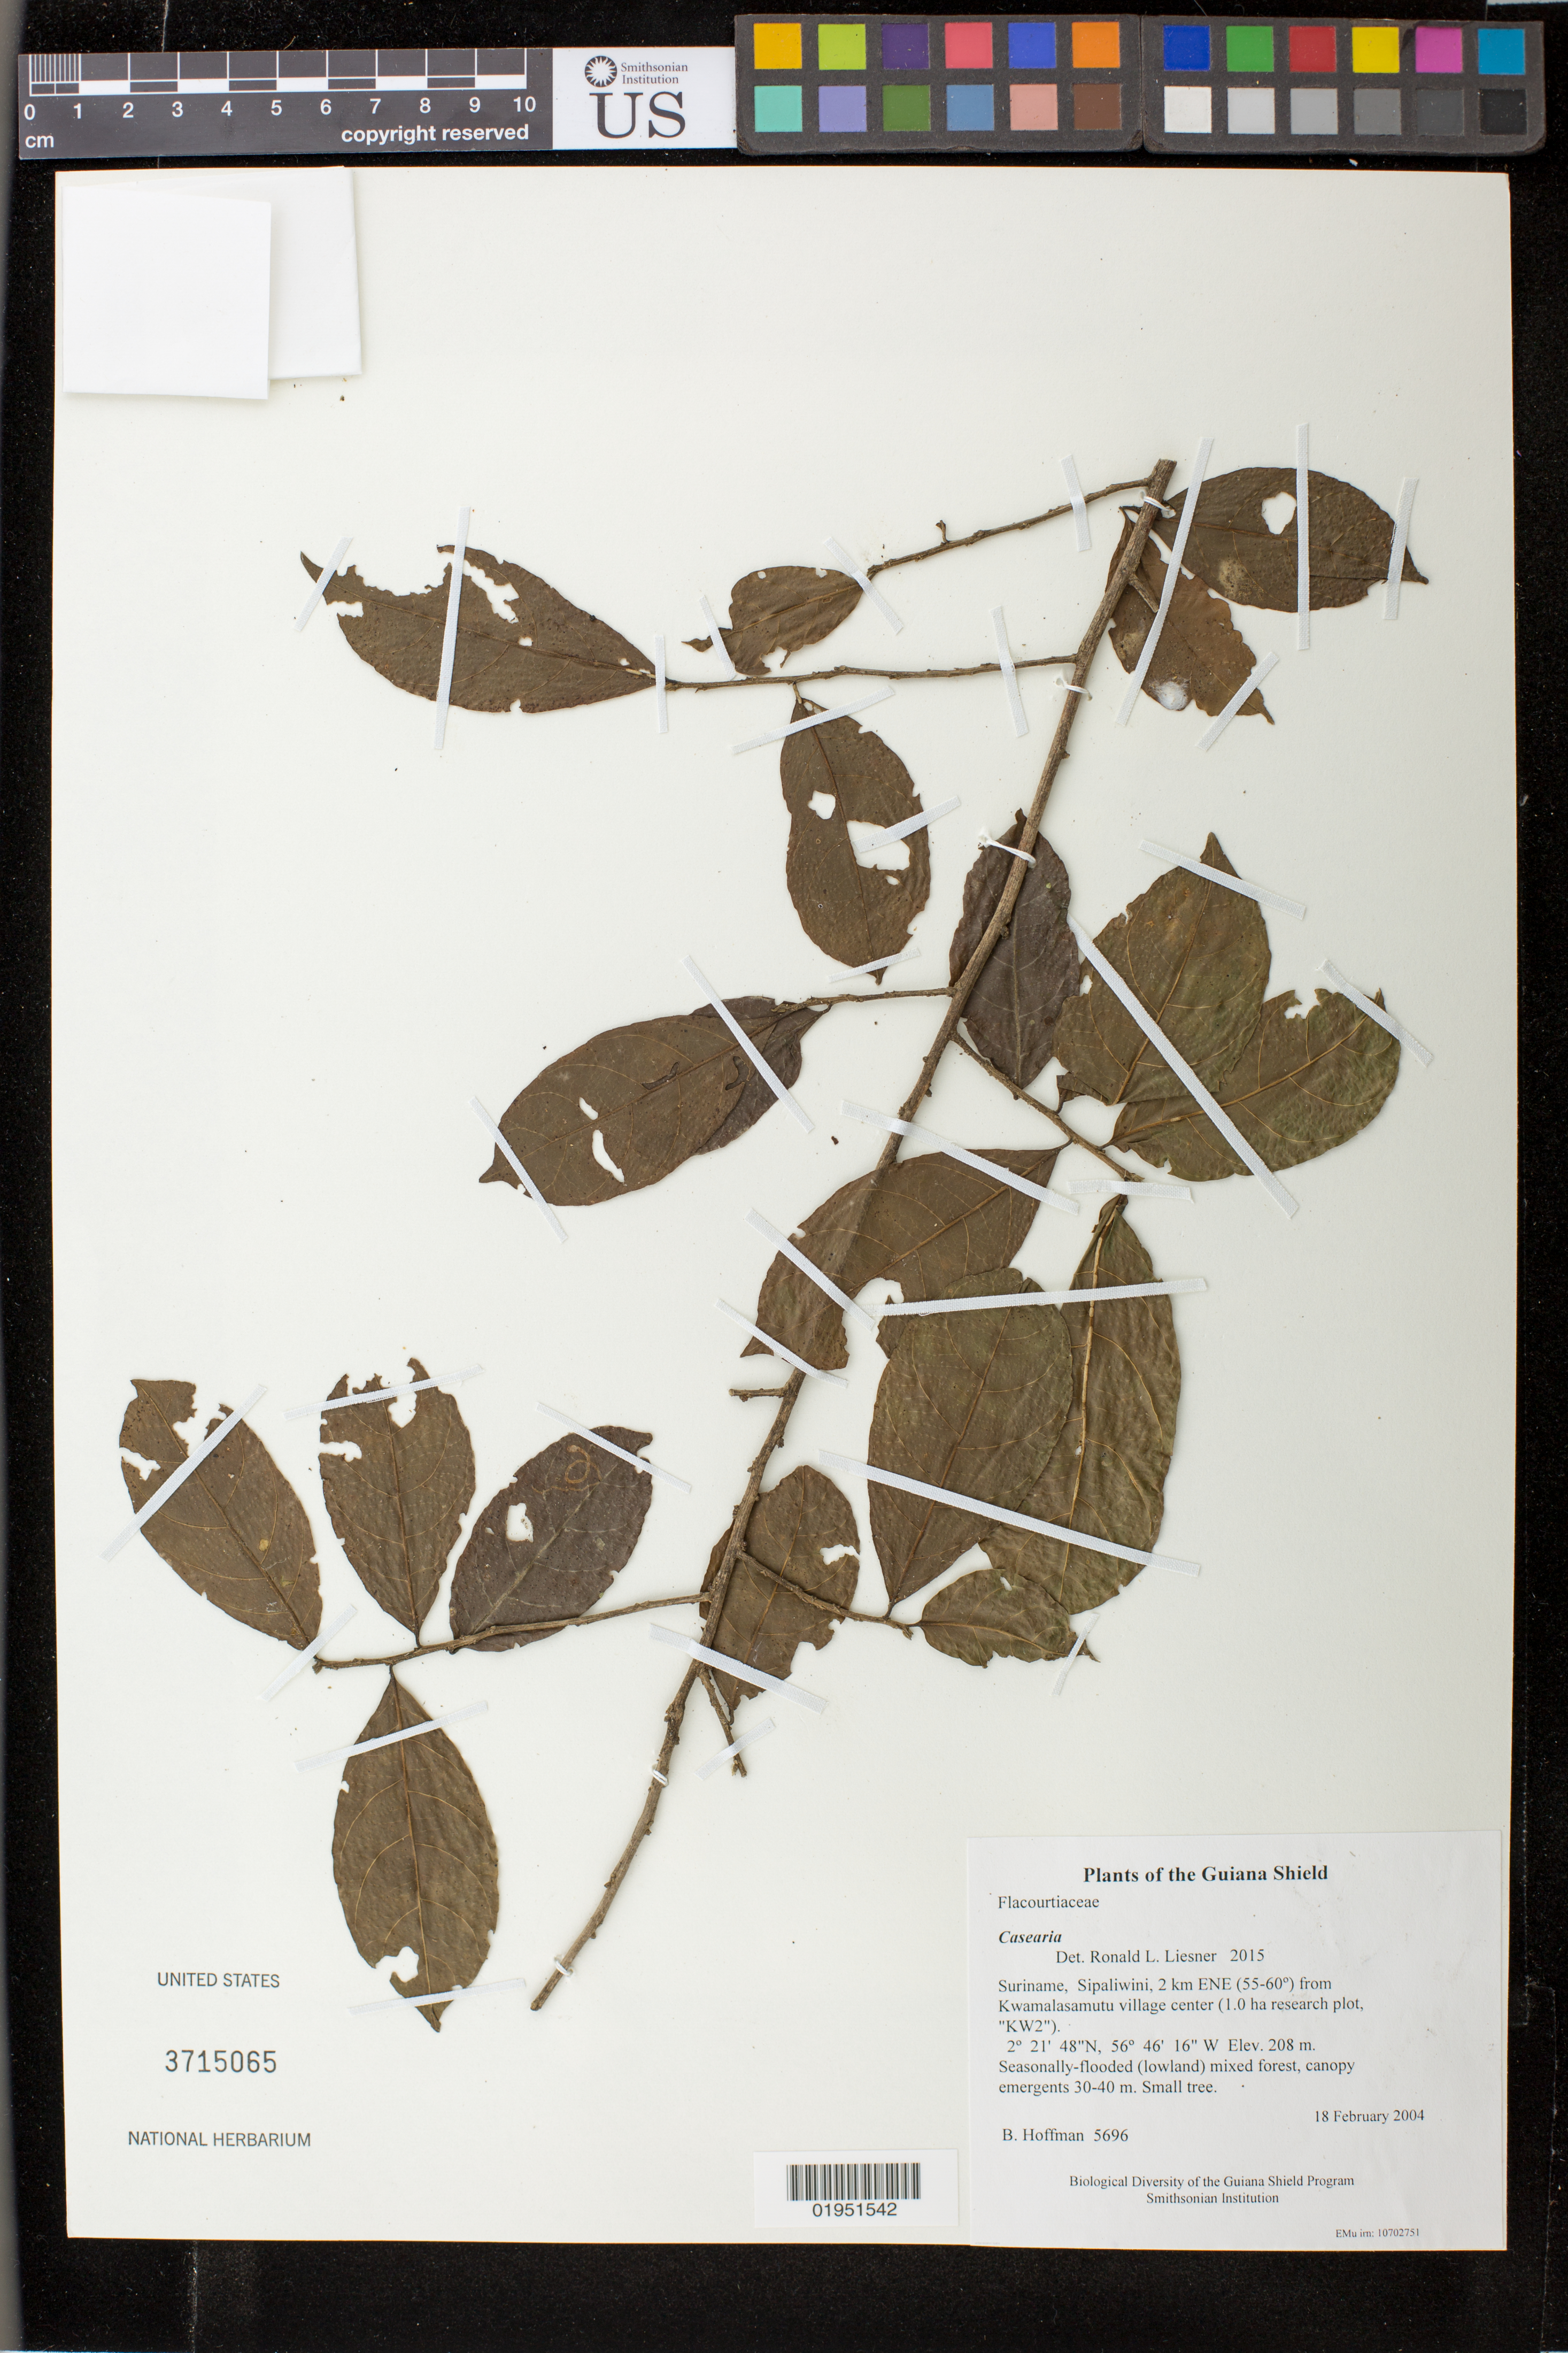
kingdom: Plantae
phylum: Tracheophyta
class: Magnoliopsida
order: Malpighiales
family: Salicaceae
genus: Casearia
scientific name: Casearia sp.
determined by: Liesner, R. L.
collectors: B. Hoffman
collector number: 5696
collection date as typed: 18 February 2004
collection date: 2004-02-18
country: Suriname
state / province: Sipaliwini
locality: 2 km ENE (55-60º) from Kwamalasamutu village center (1.0 ha research plot, "KW2")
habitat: Seasonally-flooded (lowland) mixed forest, canopy emergents 30-40 m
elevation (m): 208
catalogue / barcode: US 3715065